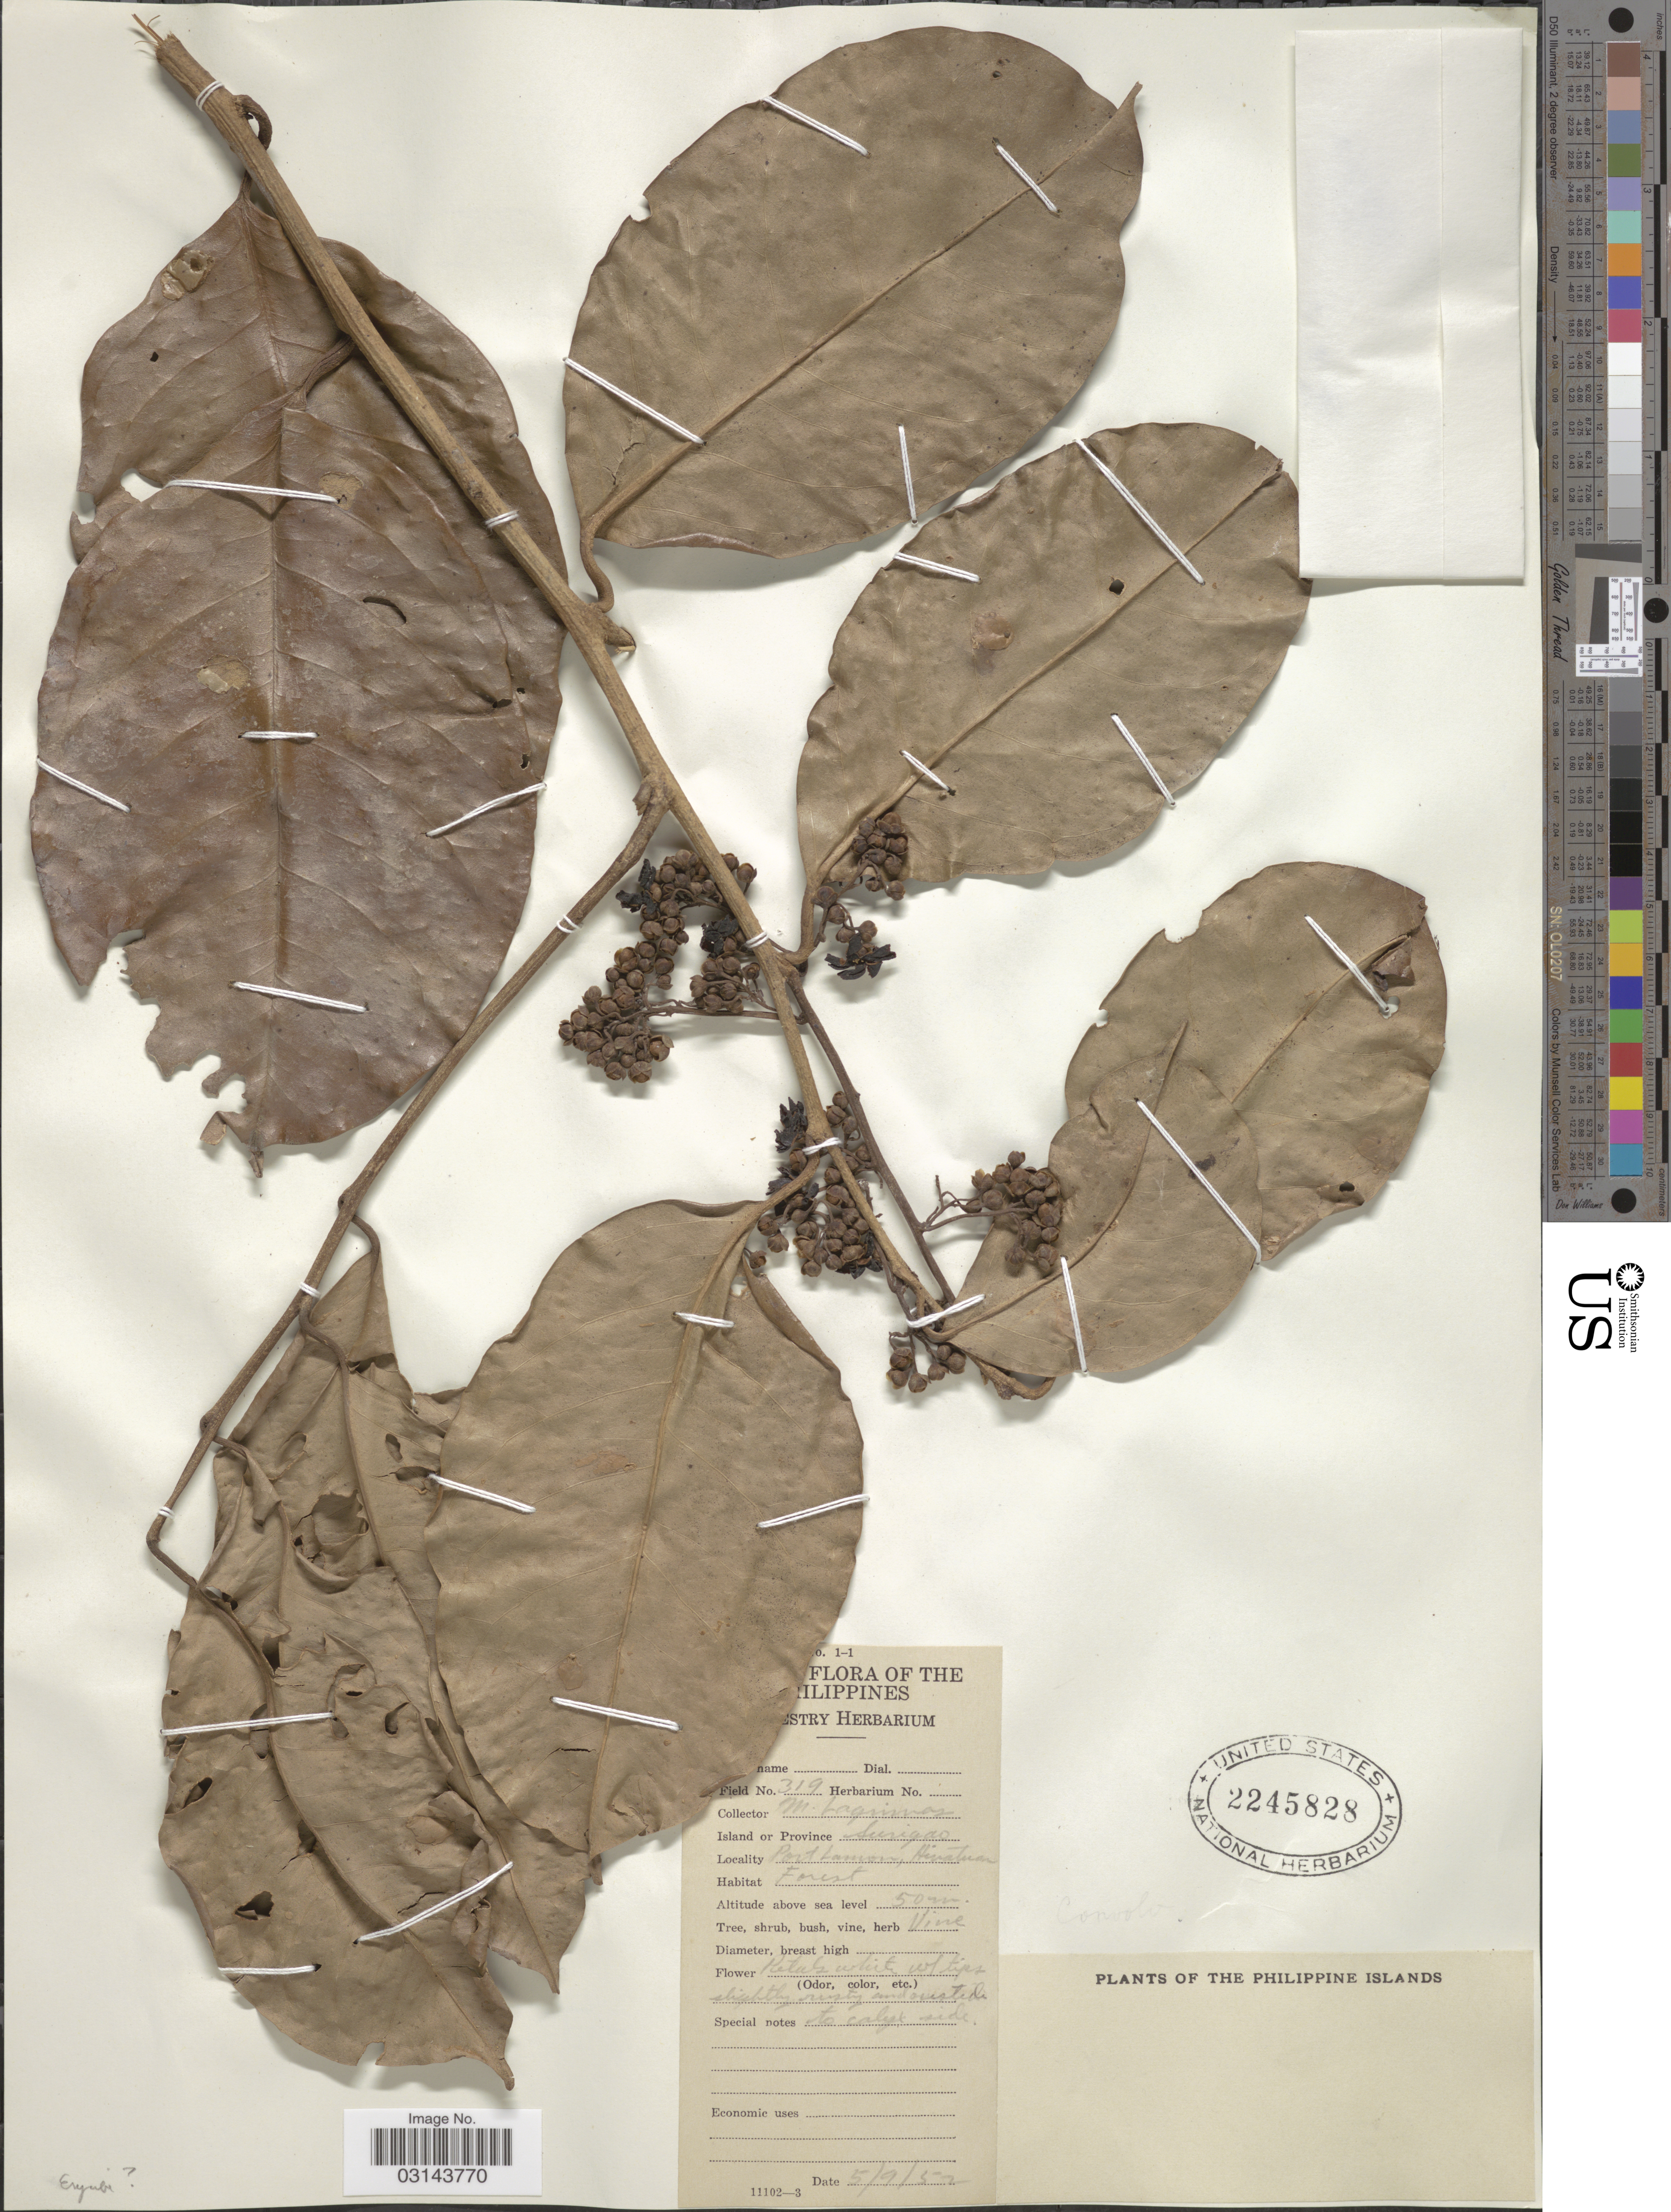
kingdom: Plantae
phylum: Tracheophyta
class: Magnoliopsida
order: Solanales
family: Convolvulaceae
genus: Erycibe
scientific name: Erycibe sp.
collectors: M. Lagrimas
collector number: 319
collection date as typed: Transcribed d/m/y: 5/9/52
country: Philippines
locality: Island of Province Surigao. Port Lamon, Hinatuan. The Philippine Islands.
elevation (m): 50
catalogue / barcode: US 2245828